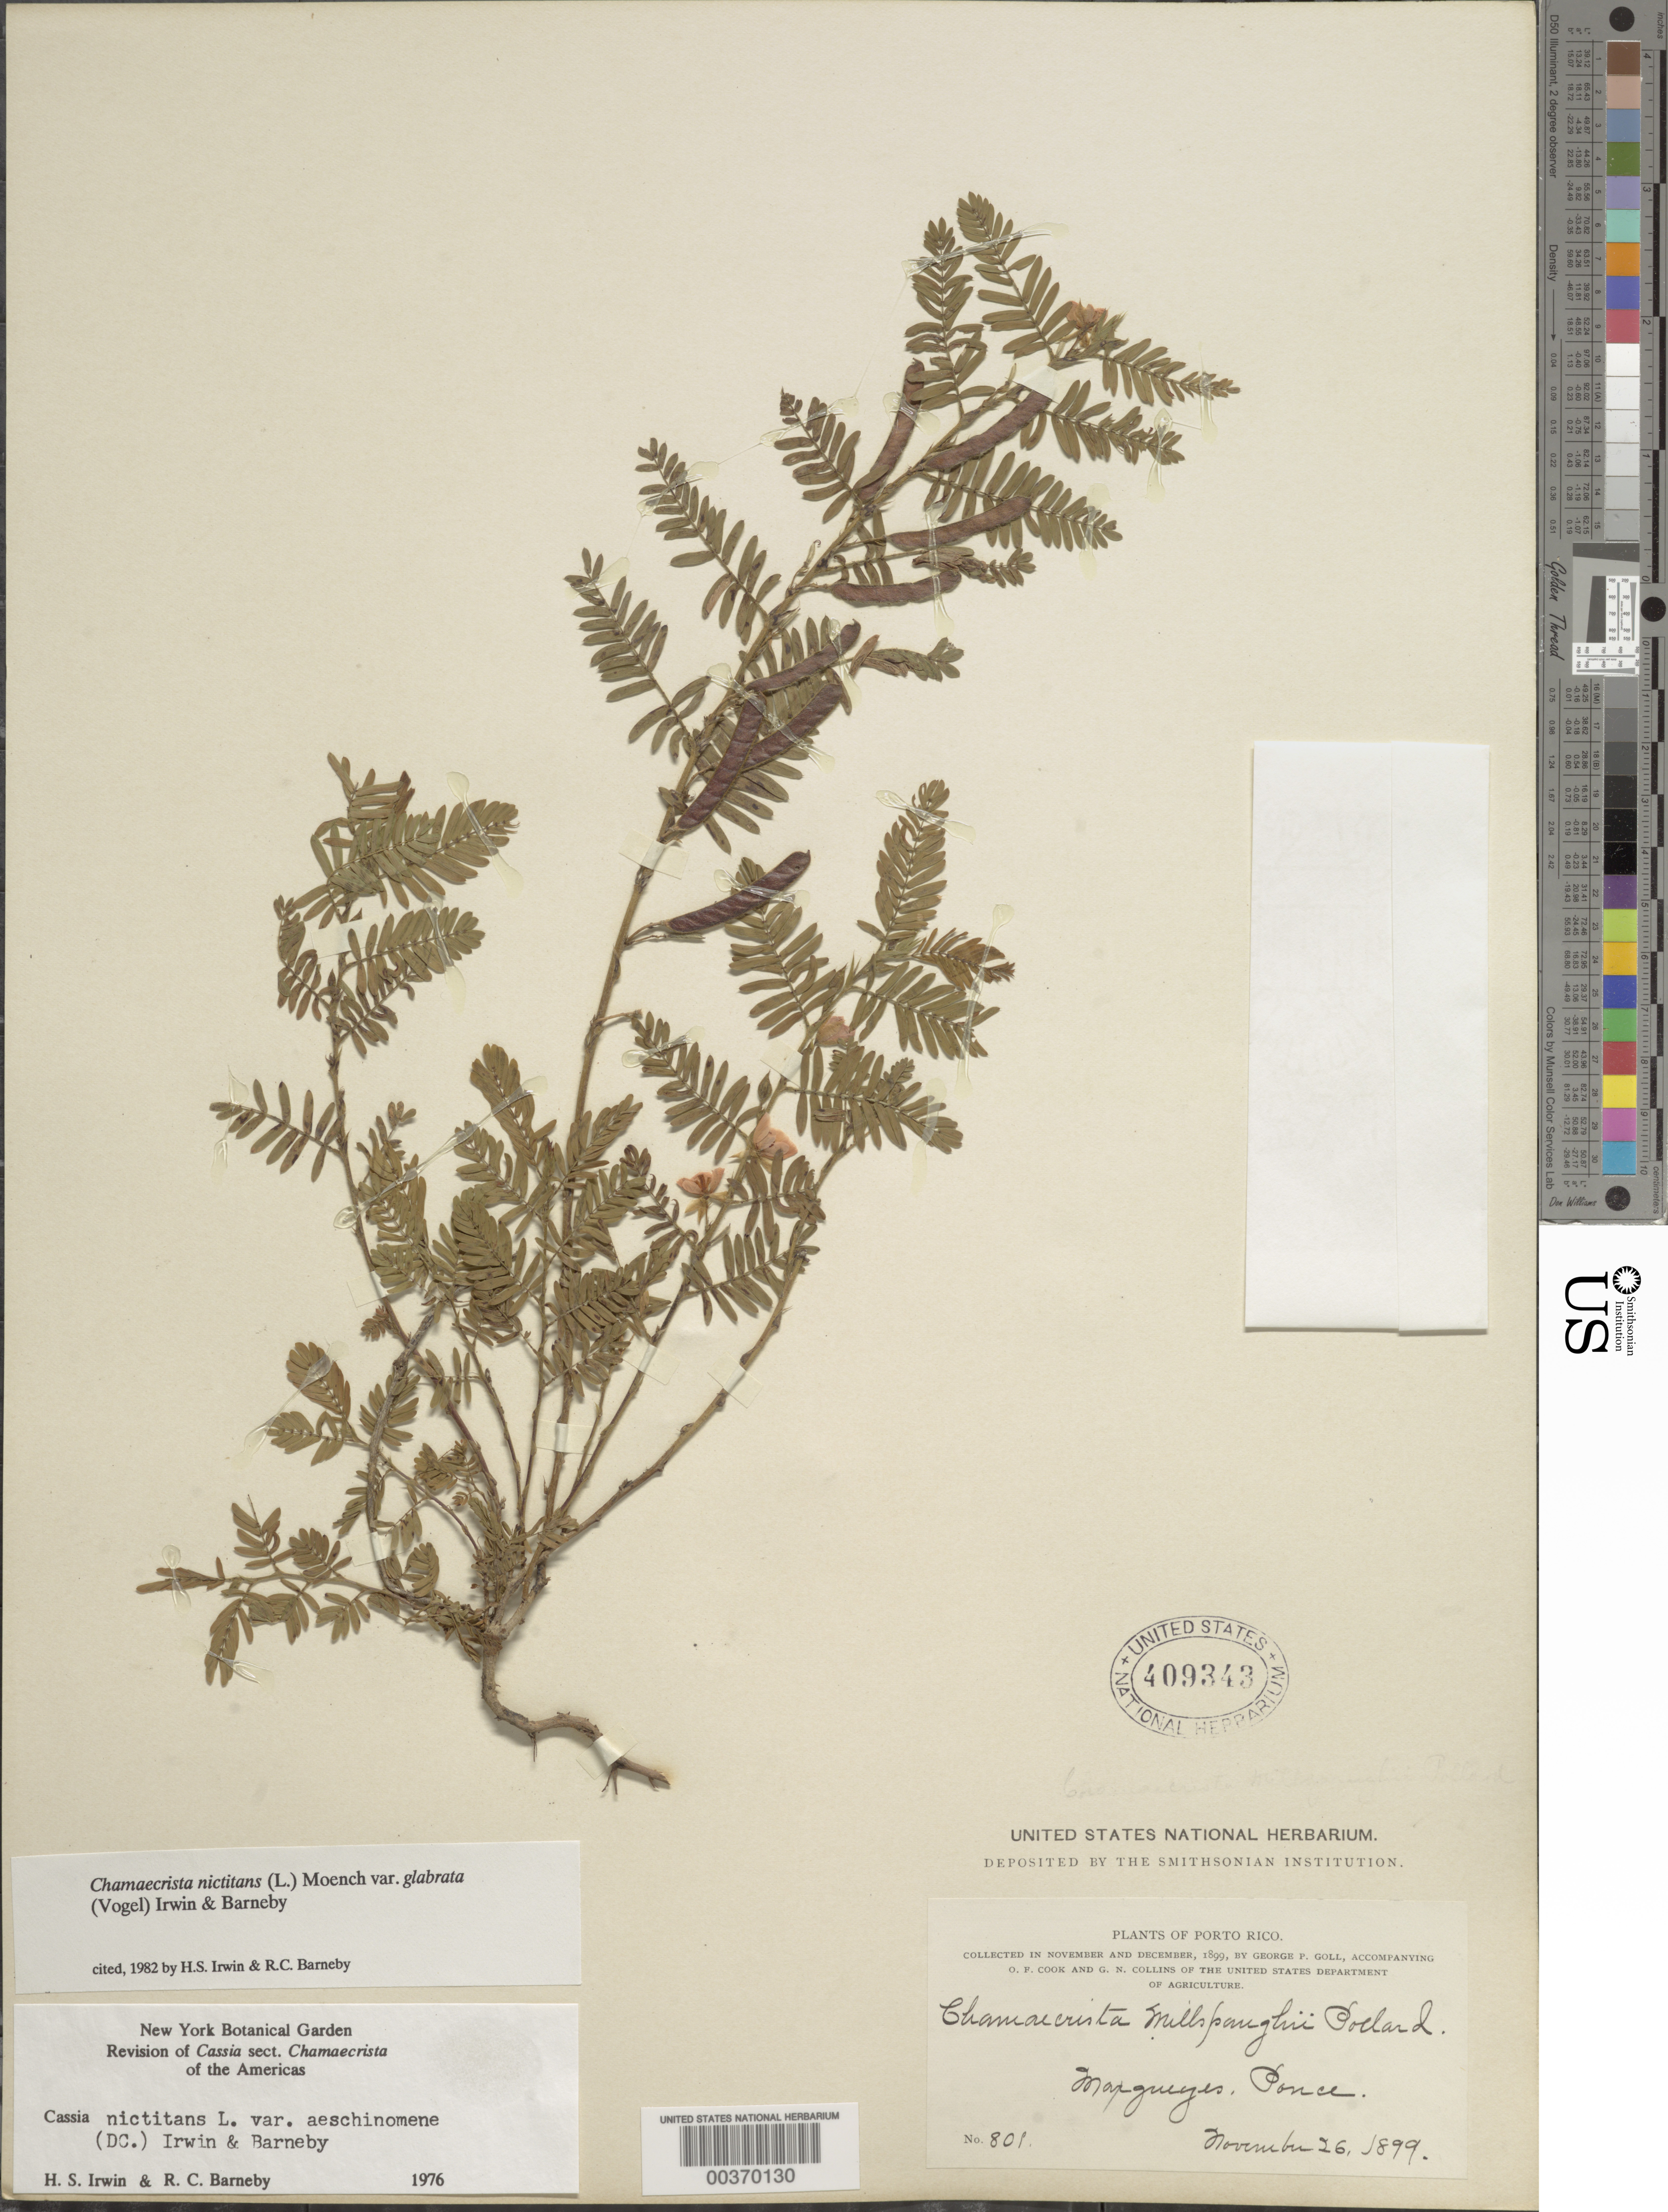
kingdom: Plantae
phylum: Tracheophyta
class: Magnoliopsida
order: Fabales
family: Fabaceae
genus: Chamaecrista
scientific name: Chamaecrista nictitans var. glabrata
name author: (Vogel) H.S. Irwin & Barneby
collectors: G. Goll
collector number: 801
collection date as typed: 26 Nov 1899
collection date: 1899-11-26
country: Puerto Rico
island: Greater Antilles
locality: Margueyes; ponce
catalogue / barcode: US 409343